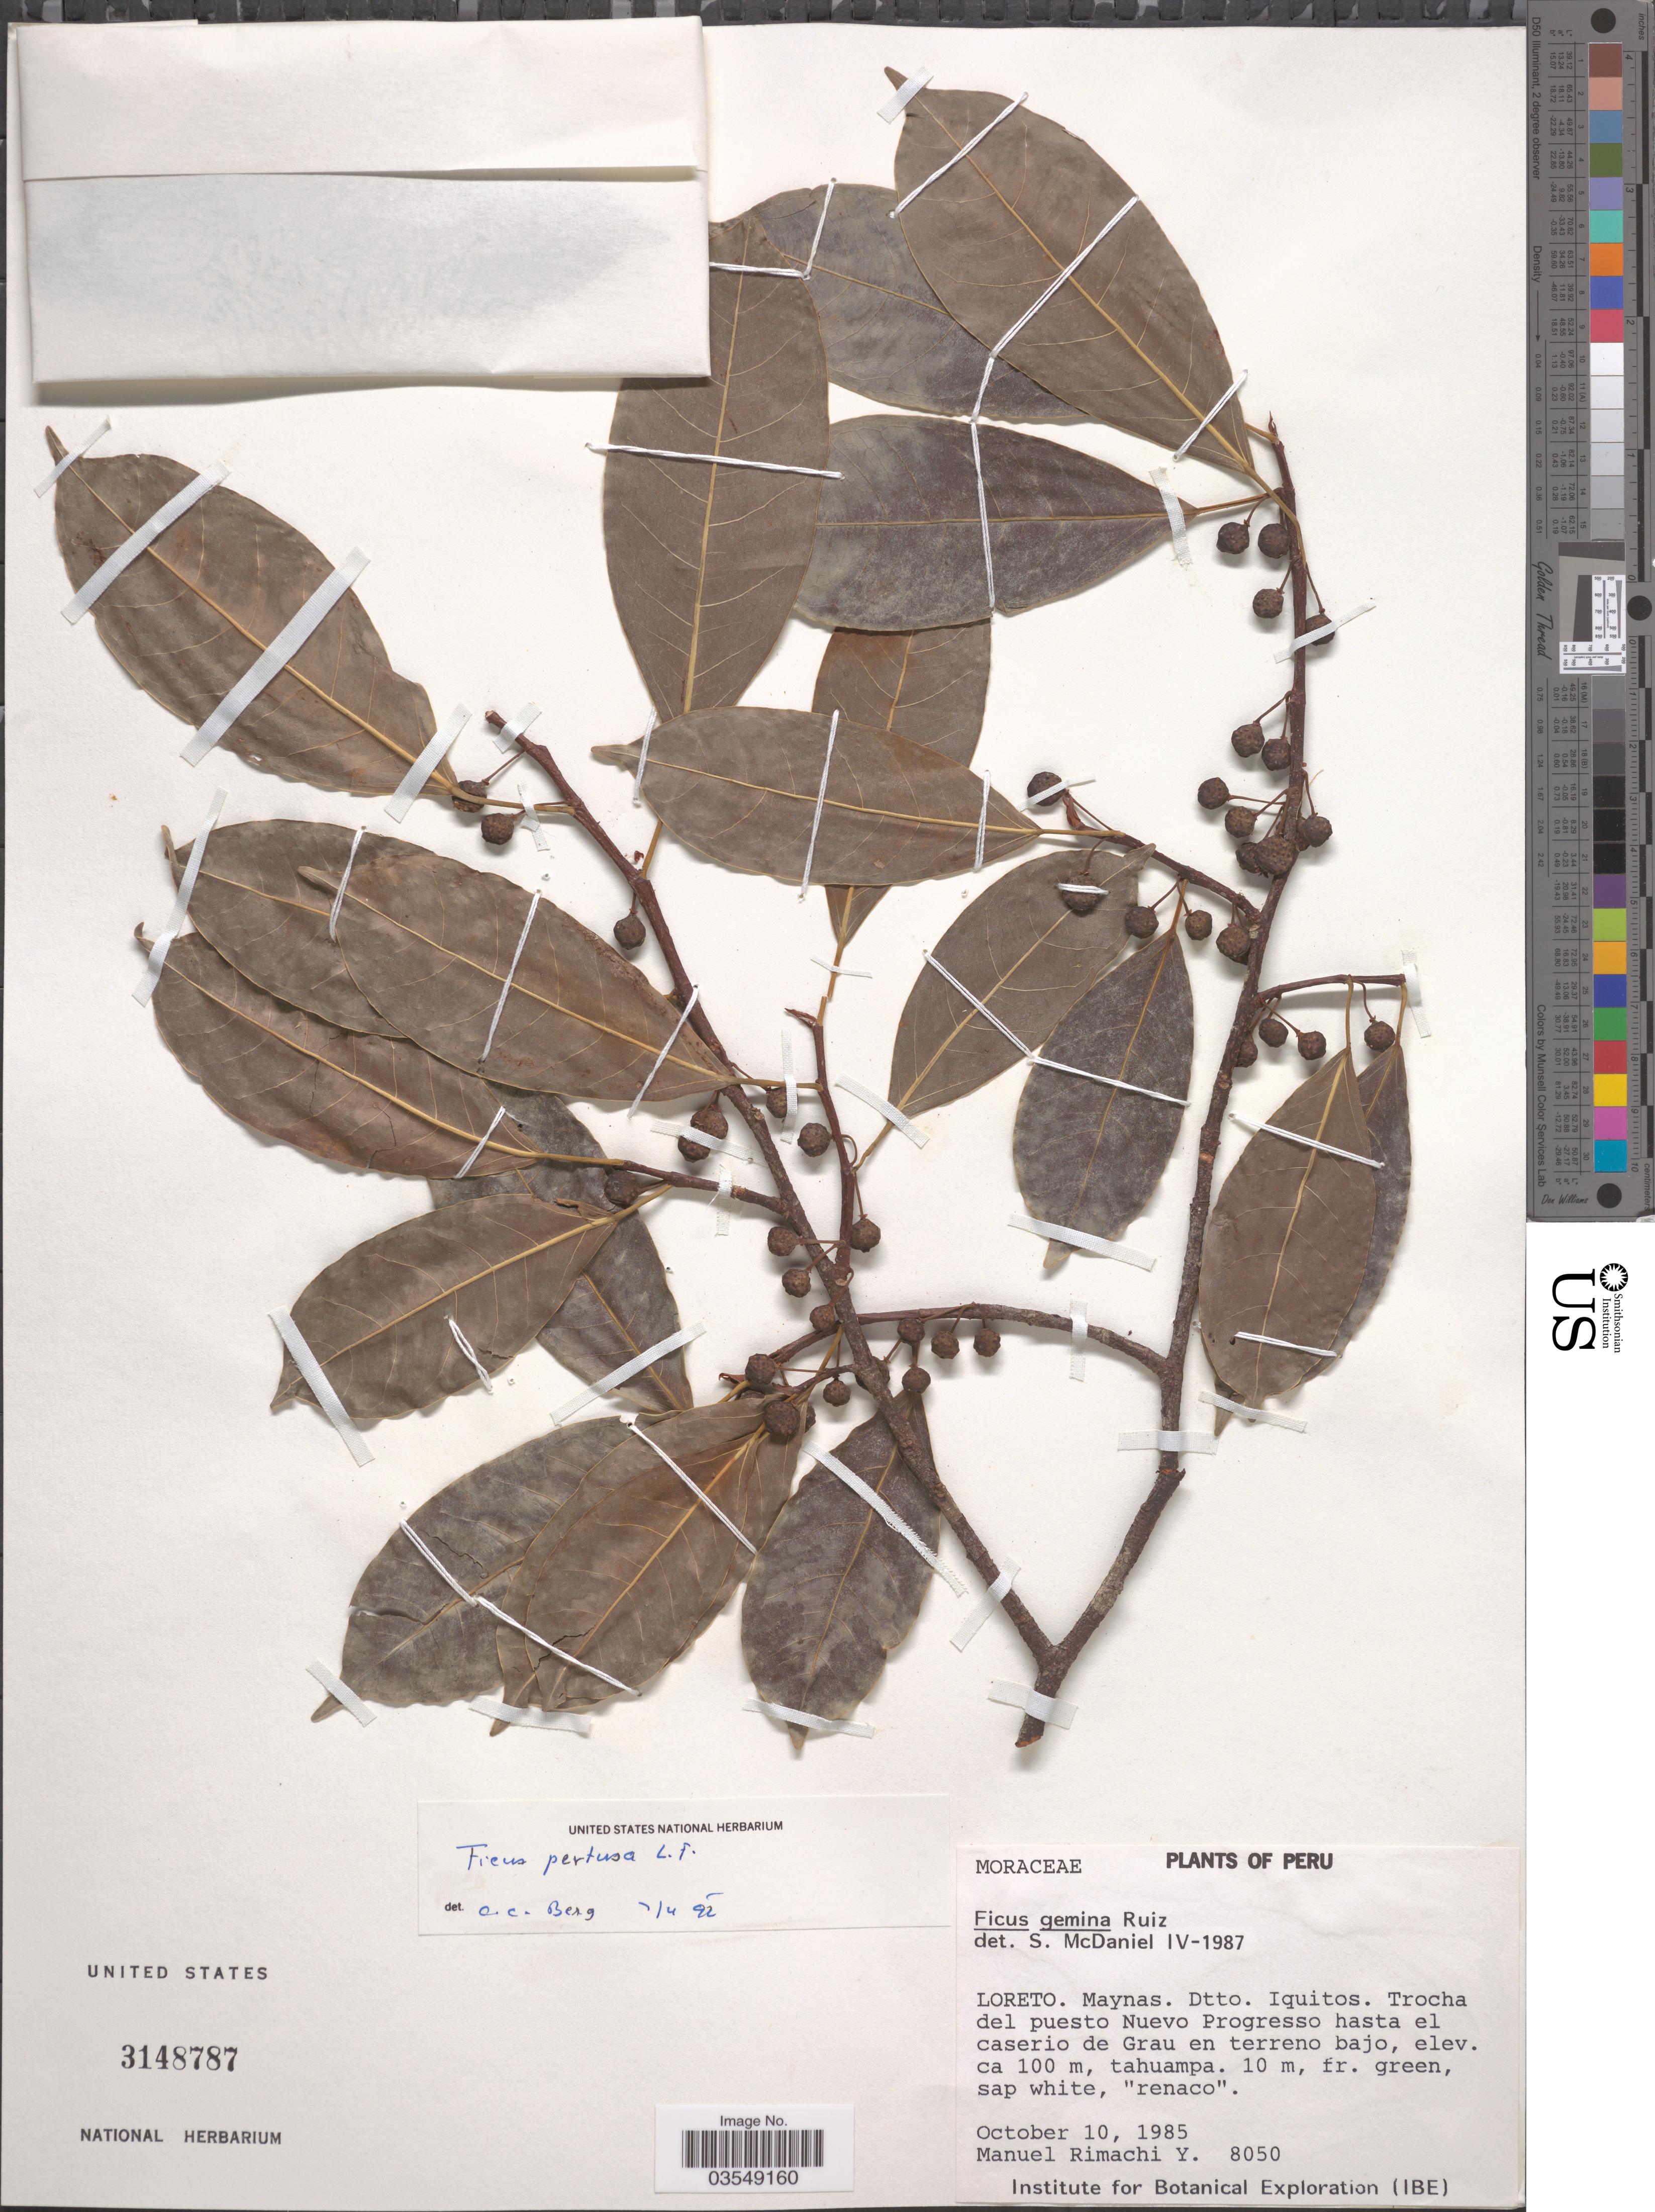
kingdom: Plantae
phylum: Tracheophyta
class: Magnoliopsida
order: Rosales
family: Moraceae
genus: Ficus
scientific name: Ficus pertusa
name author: L. f.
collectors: M. Rimachi Y.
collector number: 8050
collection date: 1985-10-10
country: Peru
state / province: Loreto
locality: Maynas. Dtto. Iquitos. Trocha del puesto Nuevo Progresso hasta el caserio de Grau en terreno bajo.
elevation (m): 100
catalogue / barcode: US 3148787